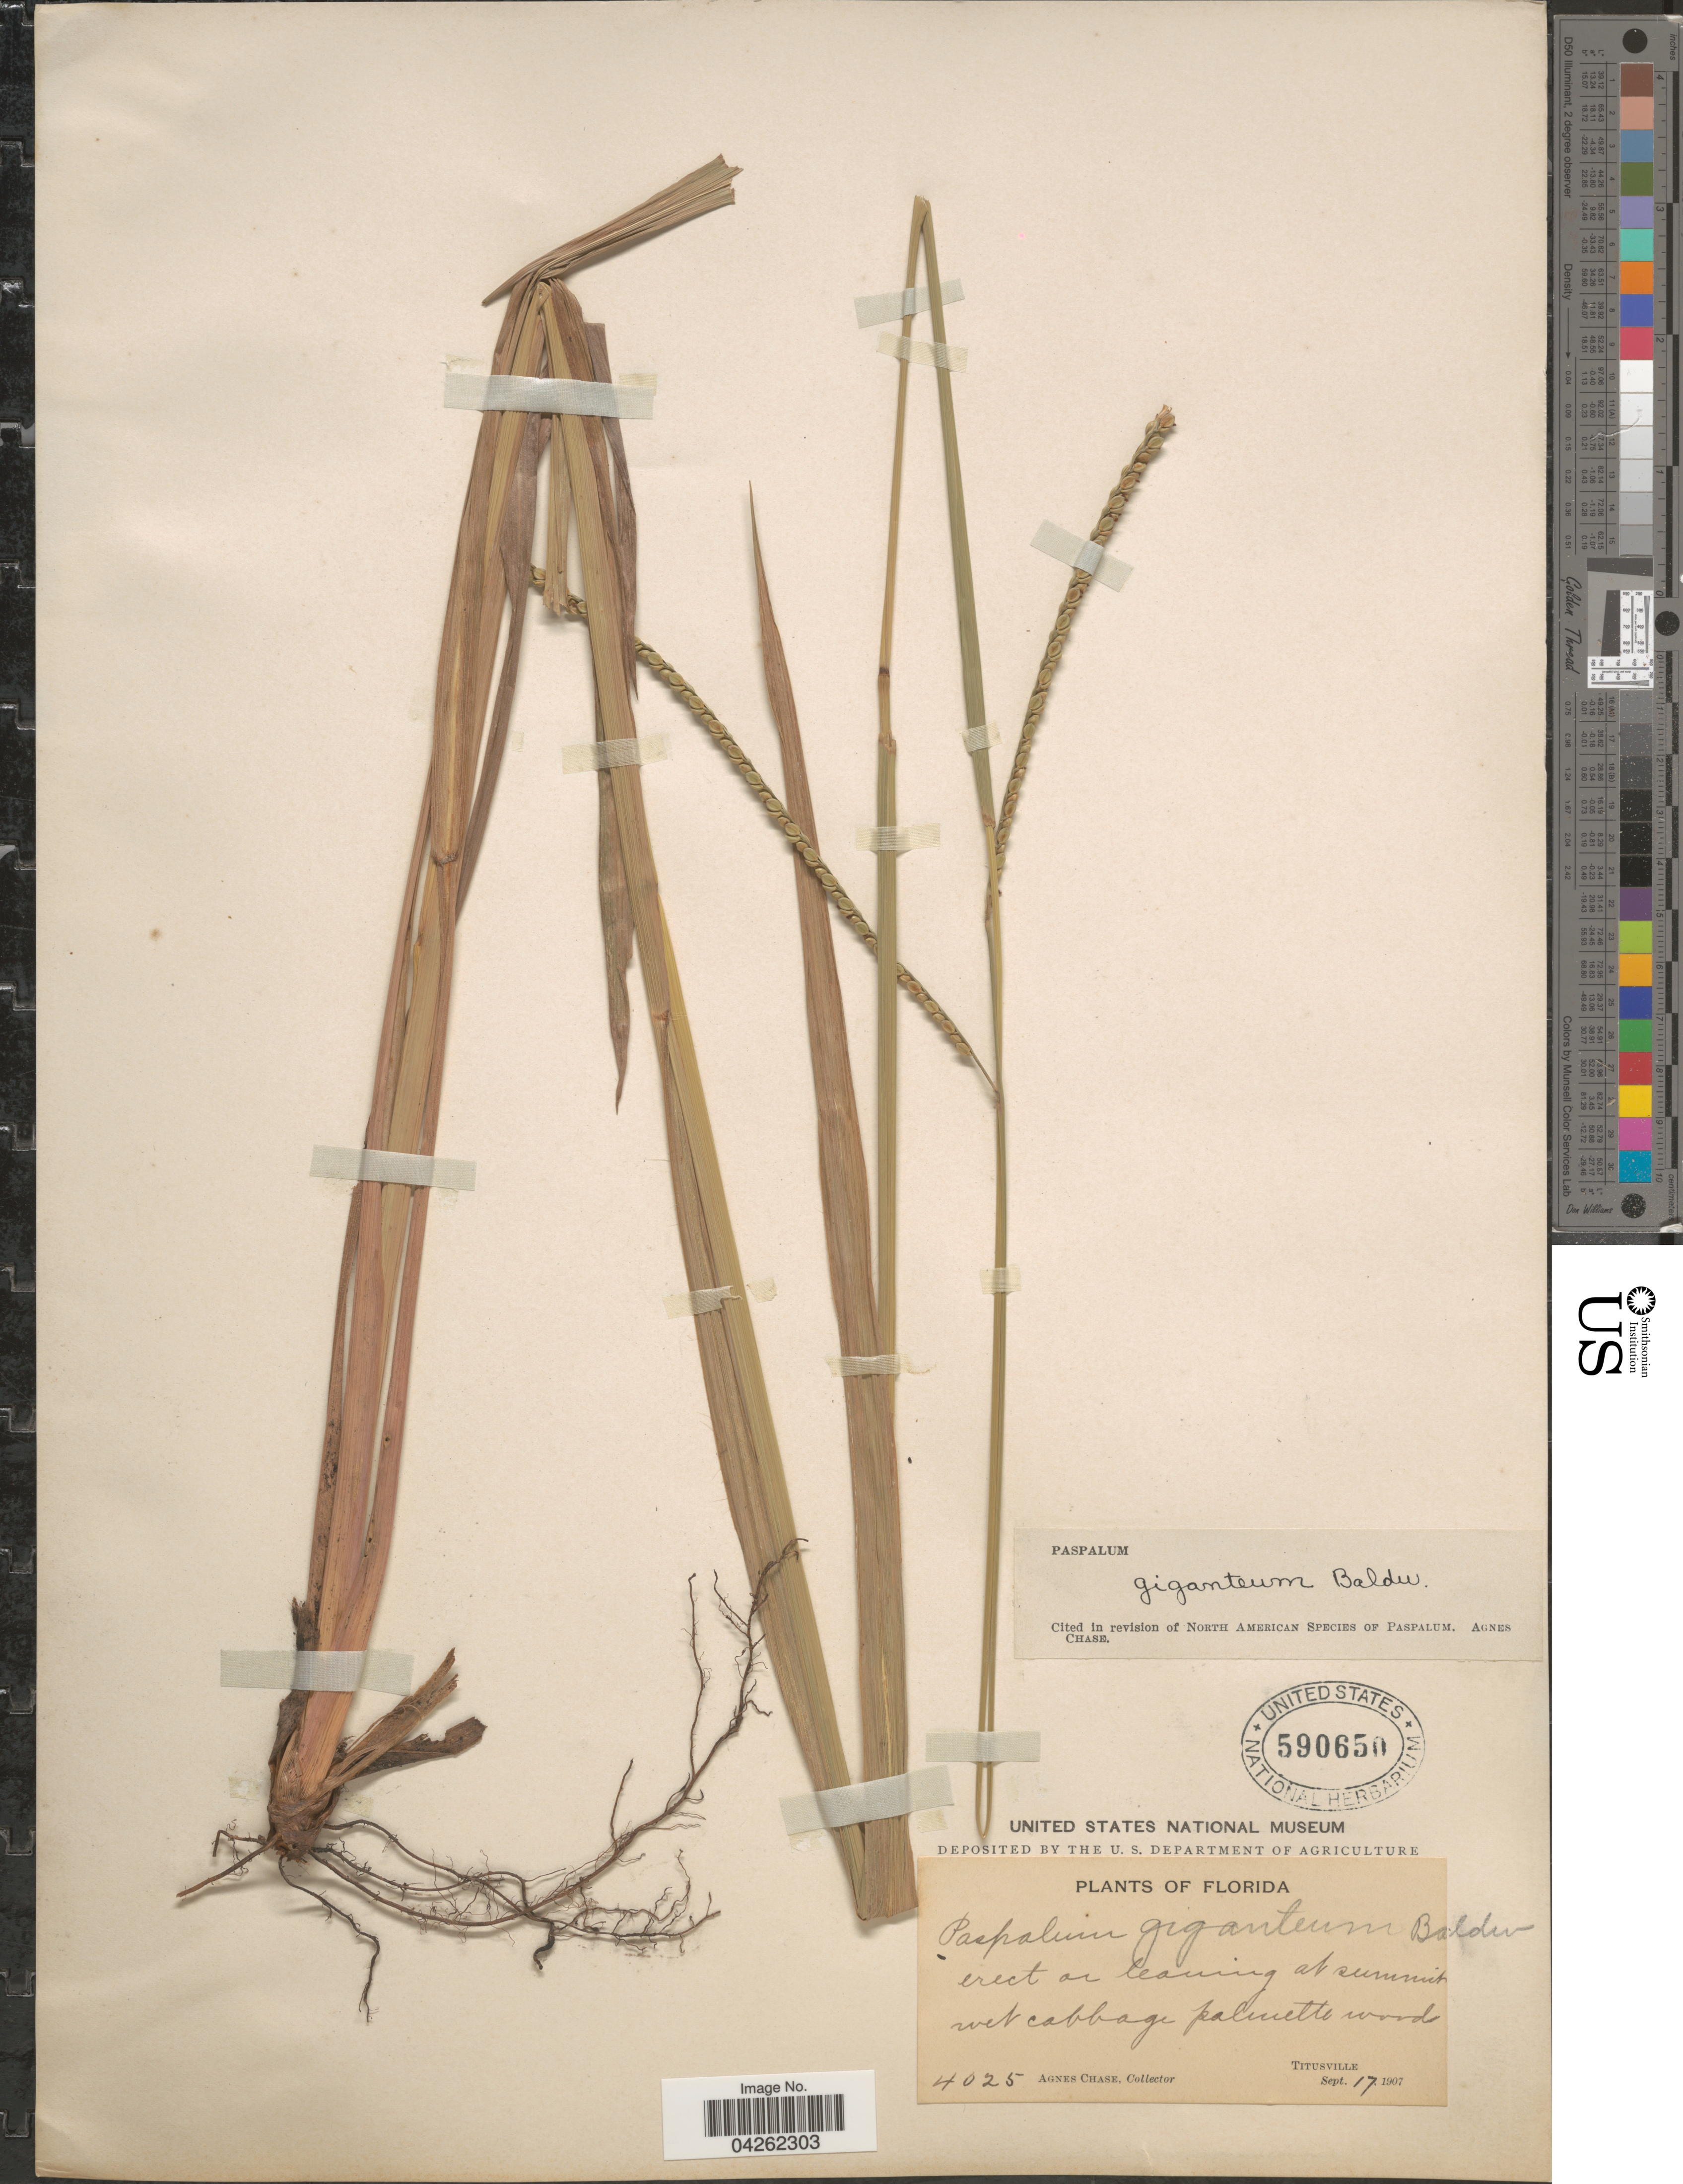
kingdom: Plantae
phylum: Tracheophyta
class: Liliopsida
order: Poales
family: Poaceae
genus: Paspalum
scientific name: Paspalum giganteum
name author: Baldwin ex Vasey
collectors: A. Chase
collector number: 4025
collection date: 1907-09-17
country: United States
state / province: Florida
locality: At summit wet cabbage palmetto woods. Titusville.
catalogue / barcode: US 590650